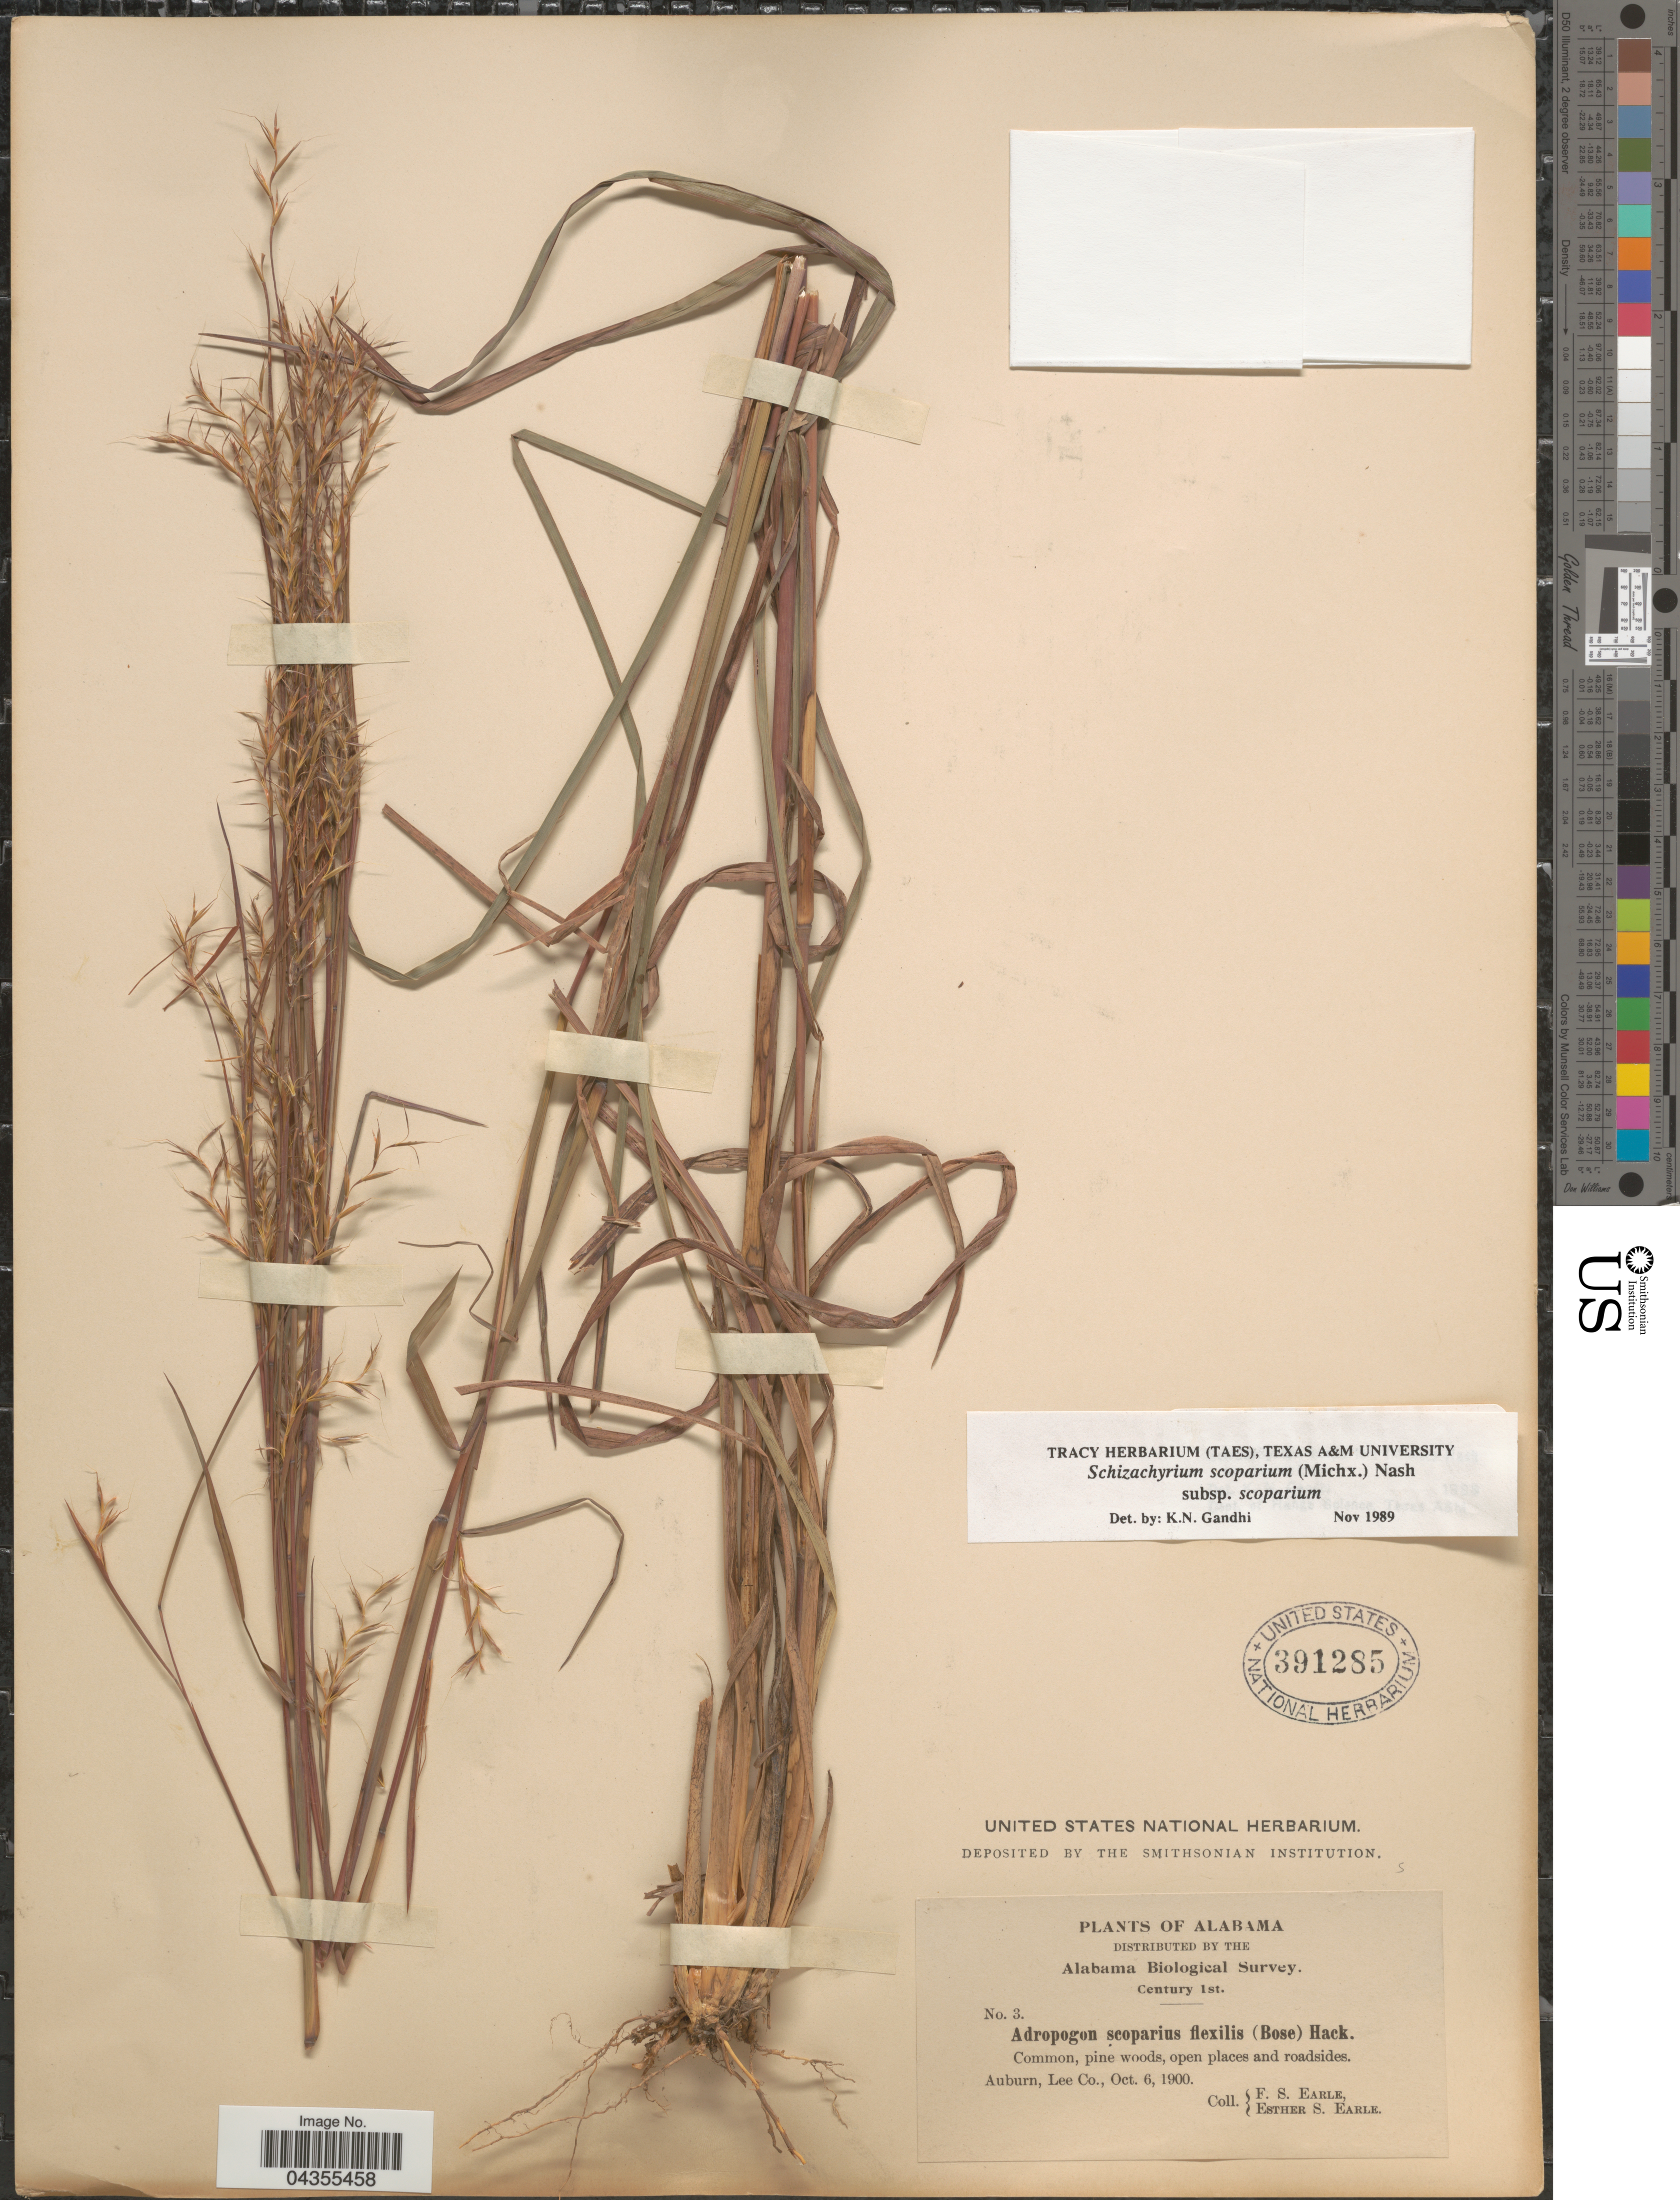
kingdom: Plantae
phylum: Tracheophyta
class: Liliopsida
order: Poales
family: Poaceae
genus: Schizachyrium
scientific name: Schizachyrium scoparium var. scoparium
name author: (Michx.) Nash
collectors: F. S. Earle & E. S. Earle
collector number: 3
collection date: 1900-10-06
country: United States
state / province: Alabama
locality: Alabama Biological Survey. Auburn, Lee Co.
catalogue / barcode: US 391285